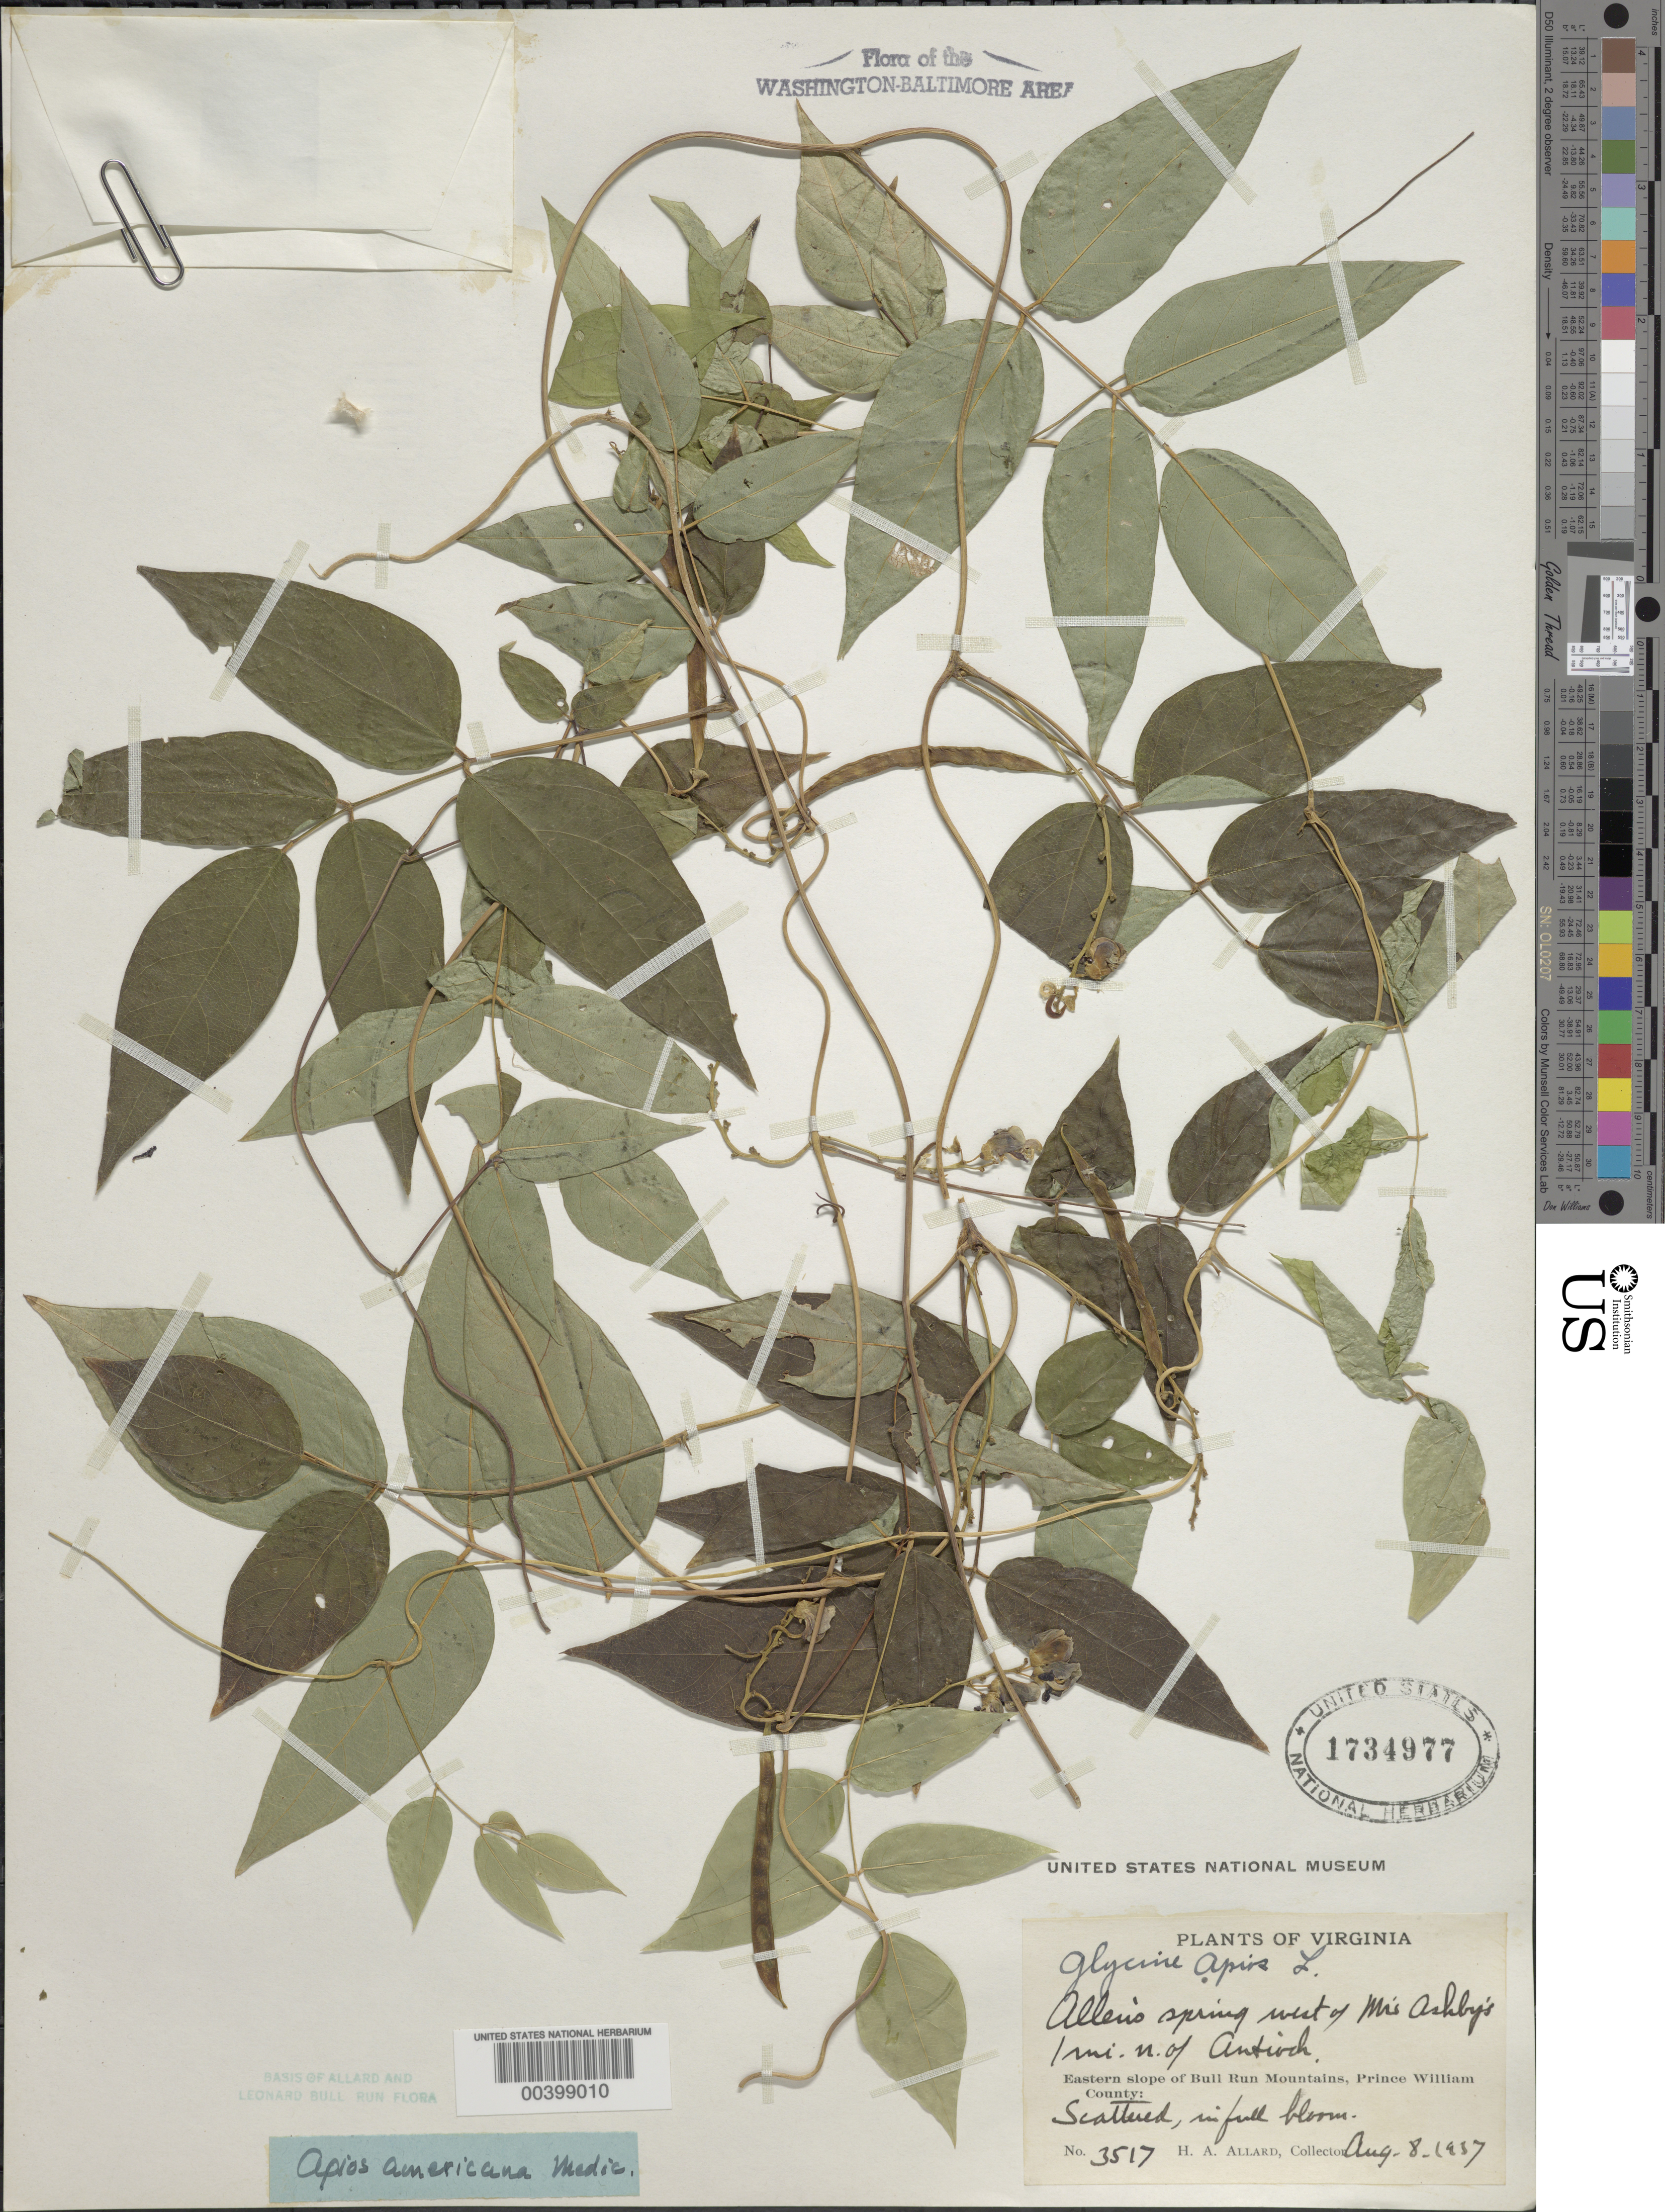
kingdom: Plantae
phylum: Tracheophyta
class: Magnoliopsida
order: Fabales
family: Fabaceae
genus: Apios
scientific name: Apios americana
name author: Medik.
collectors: H. A. Allard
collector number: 3517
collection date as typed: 08 Aug 1937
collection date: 1937-08-08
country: United States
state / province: Virginia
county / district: Prince William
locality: Allens Spring, north of Antioch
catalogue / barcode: US 1734977